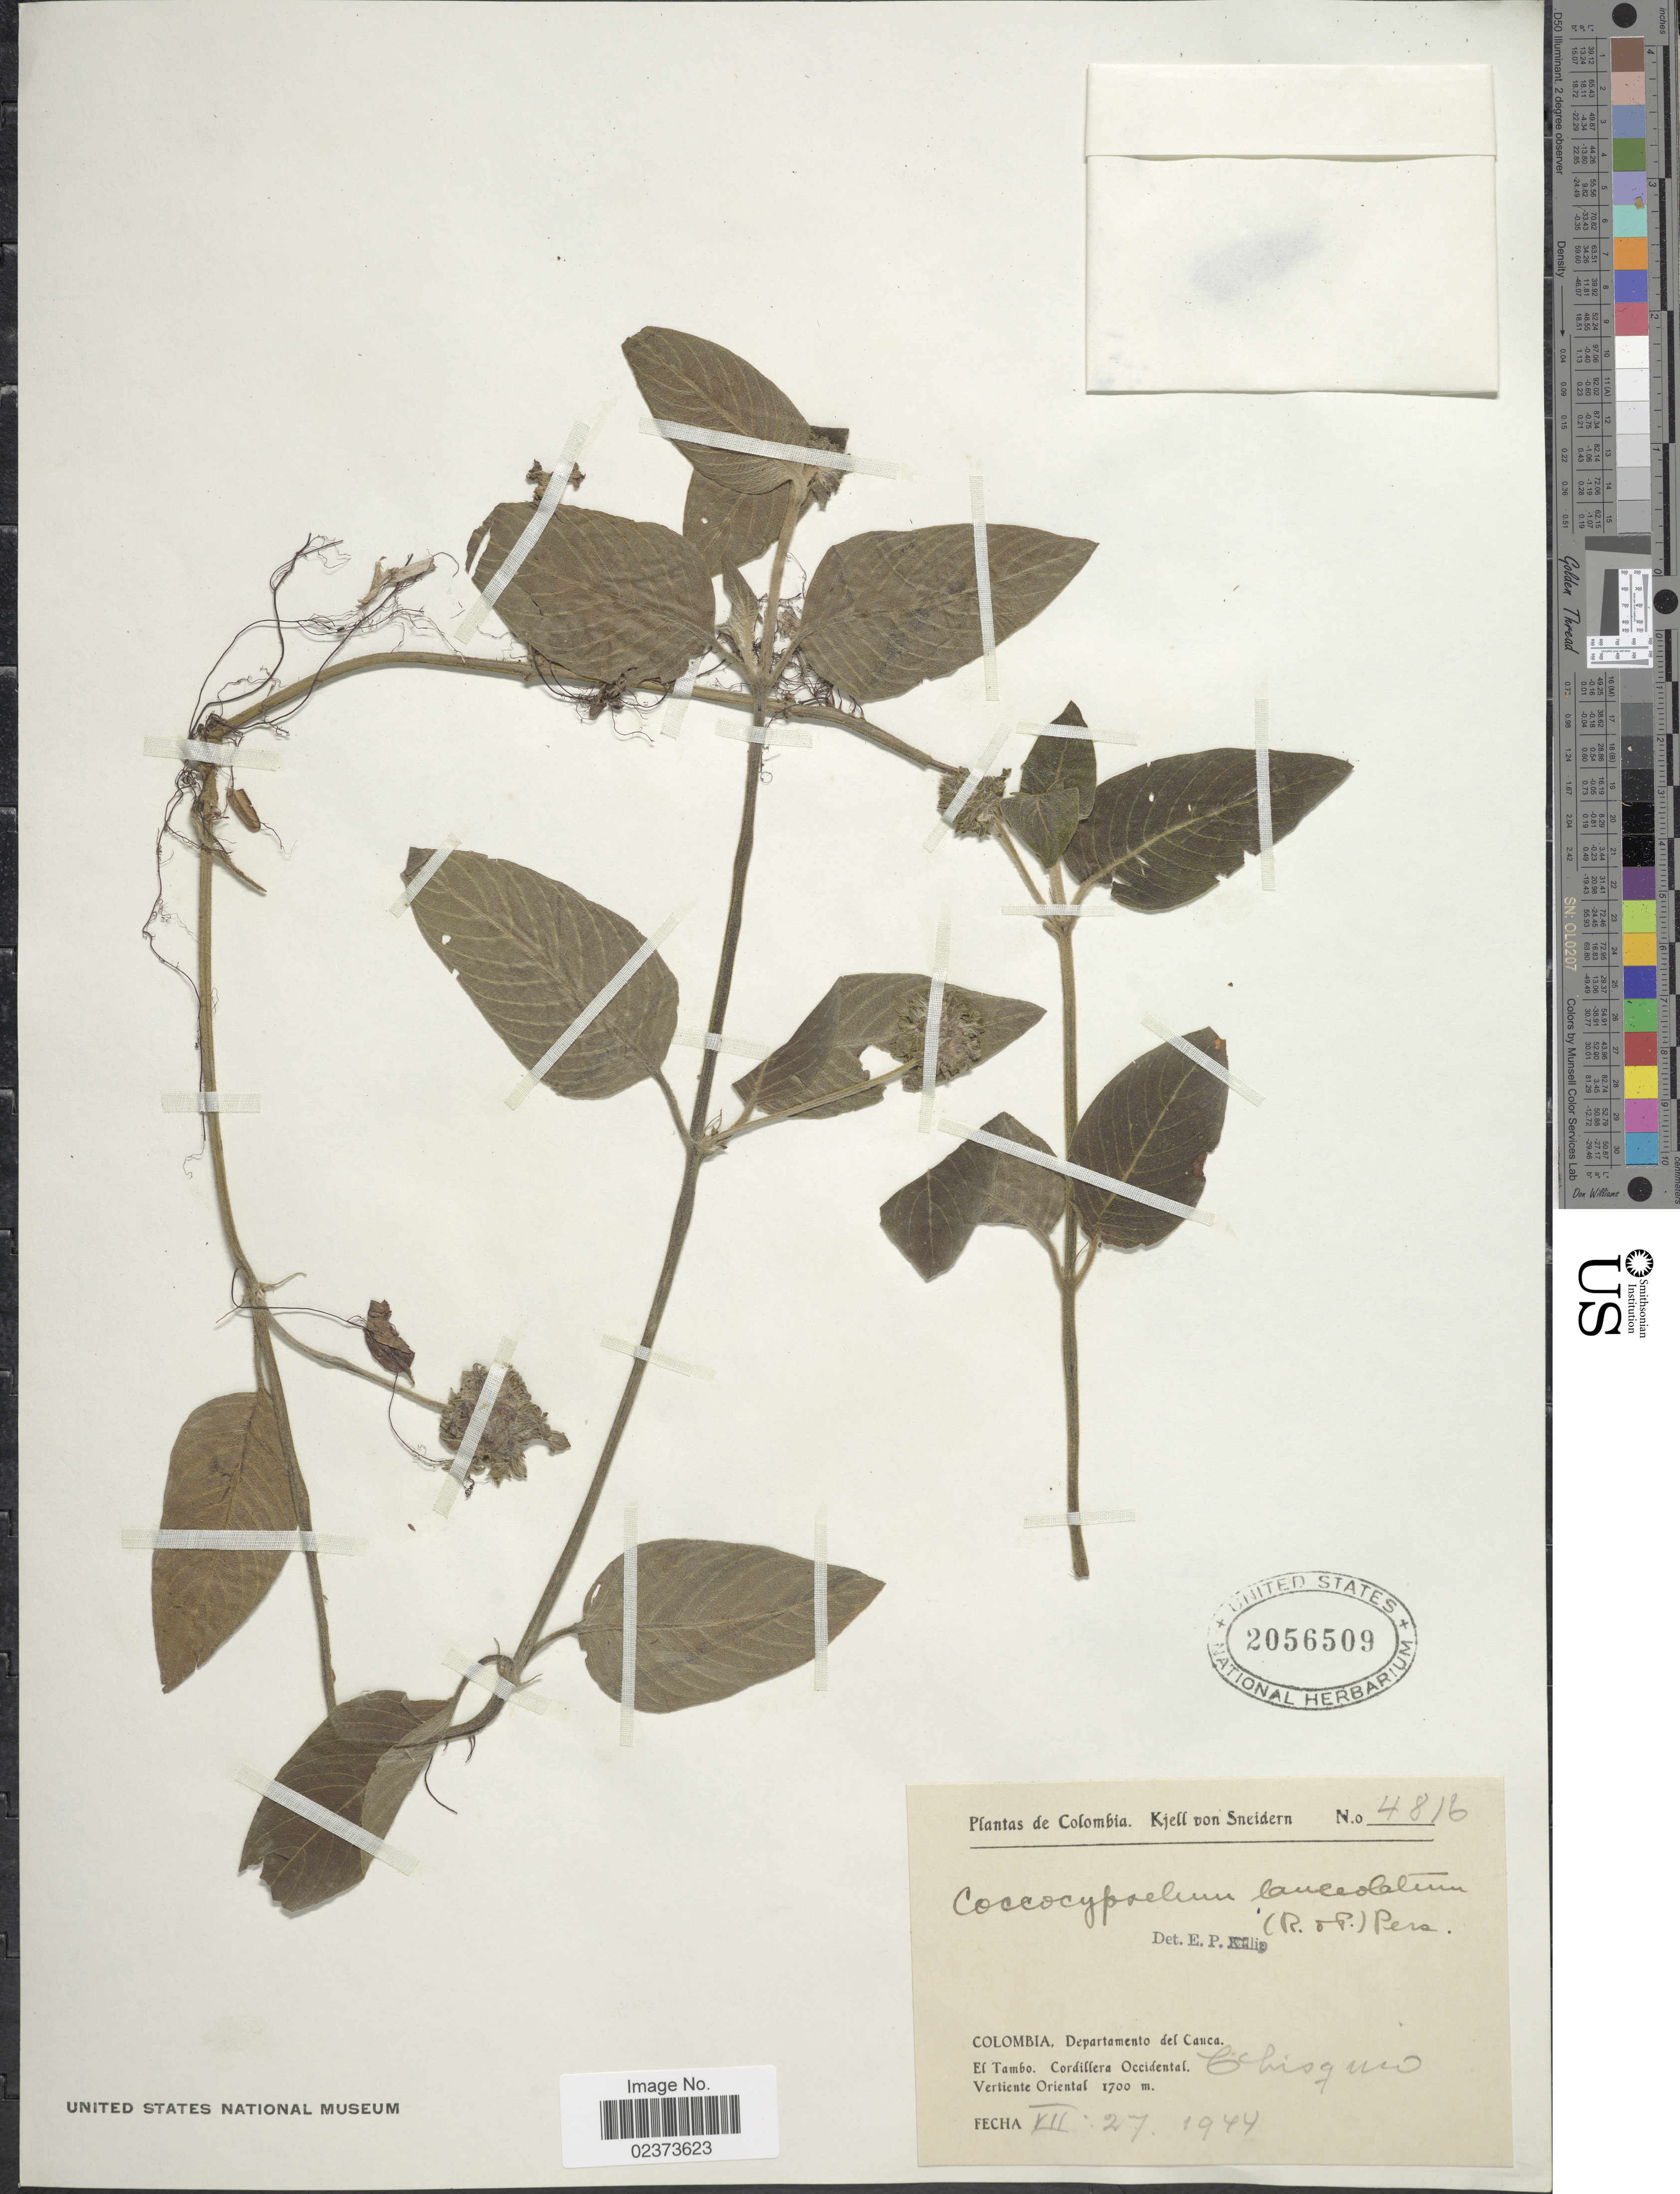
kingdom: Plantae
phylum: Tracheophyta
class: Magnoliopsida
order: Gentianales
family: Rubiaceae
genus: Coccocypselum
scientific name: Coccocypselum lanceolatum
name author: (Ruiz & Pav.) Pers.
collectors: K. von Sneidern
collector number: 4816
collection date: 1944-07-27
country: Colombia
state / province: Cauca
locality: El Tambo. Cordillera Occidental. Chisqus,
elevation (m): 1700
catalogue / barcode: US 2056509